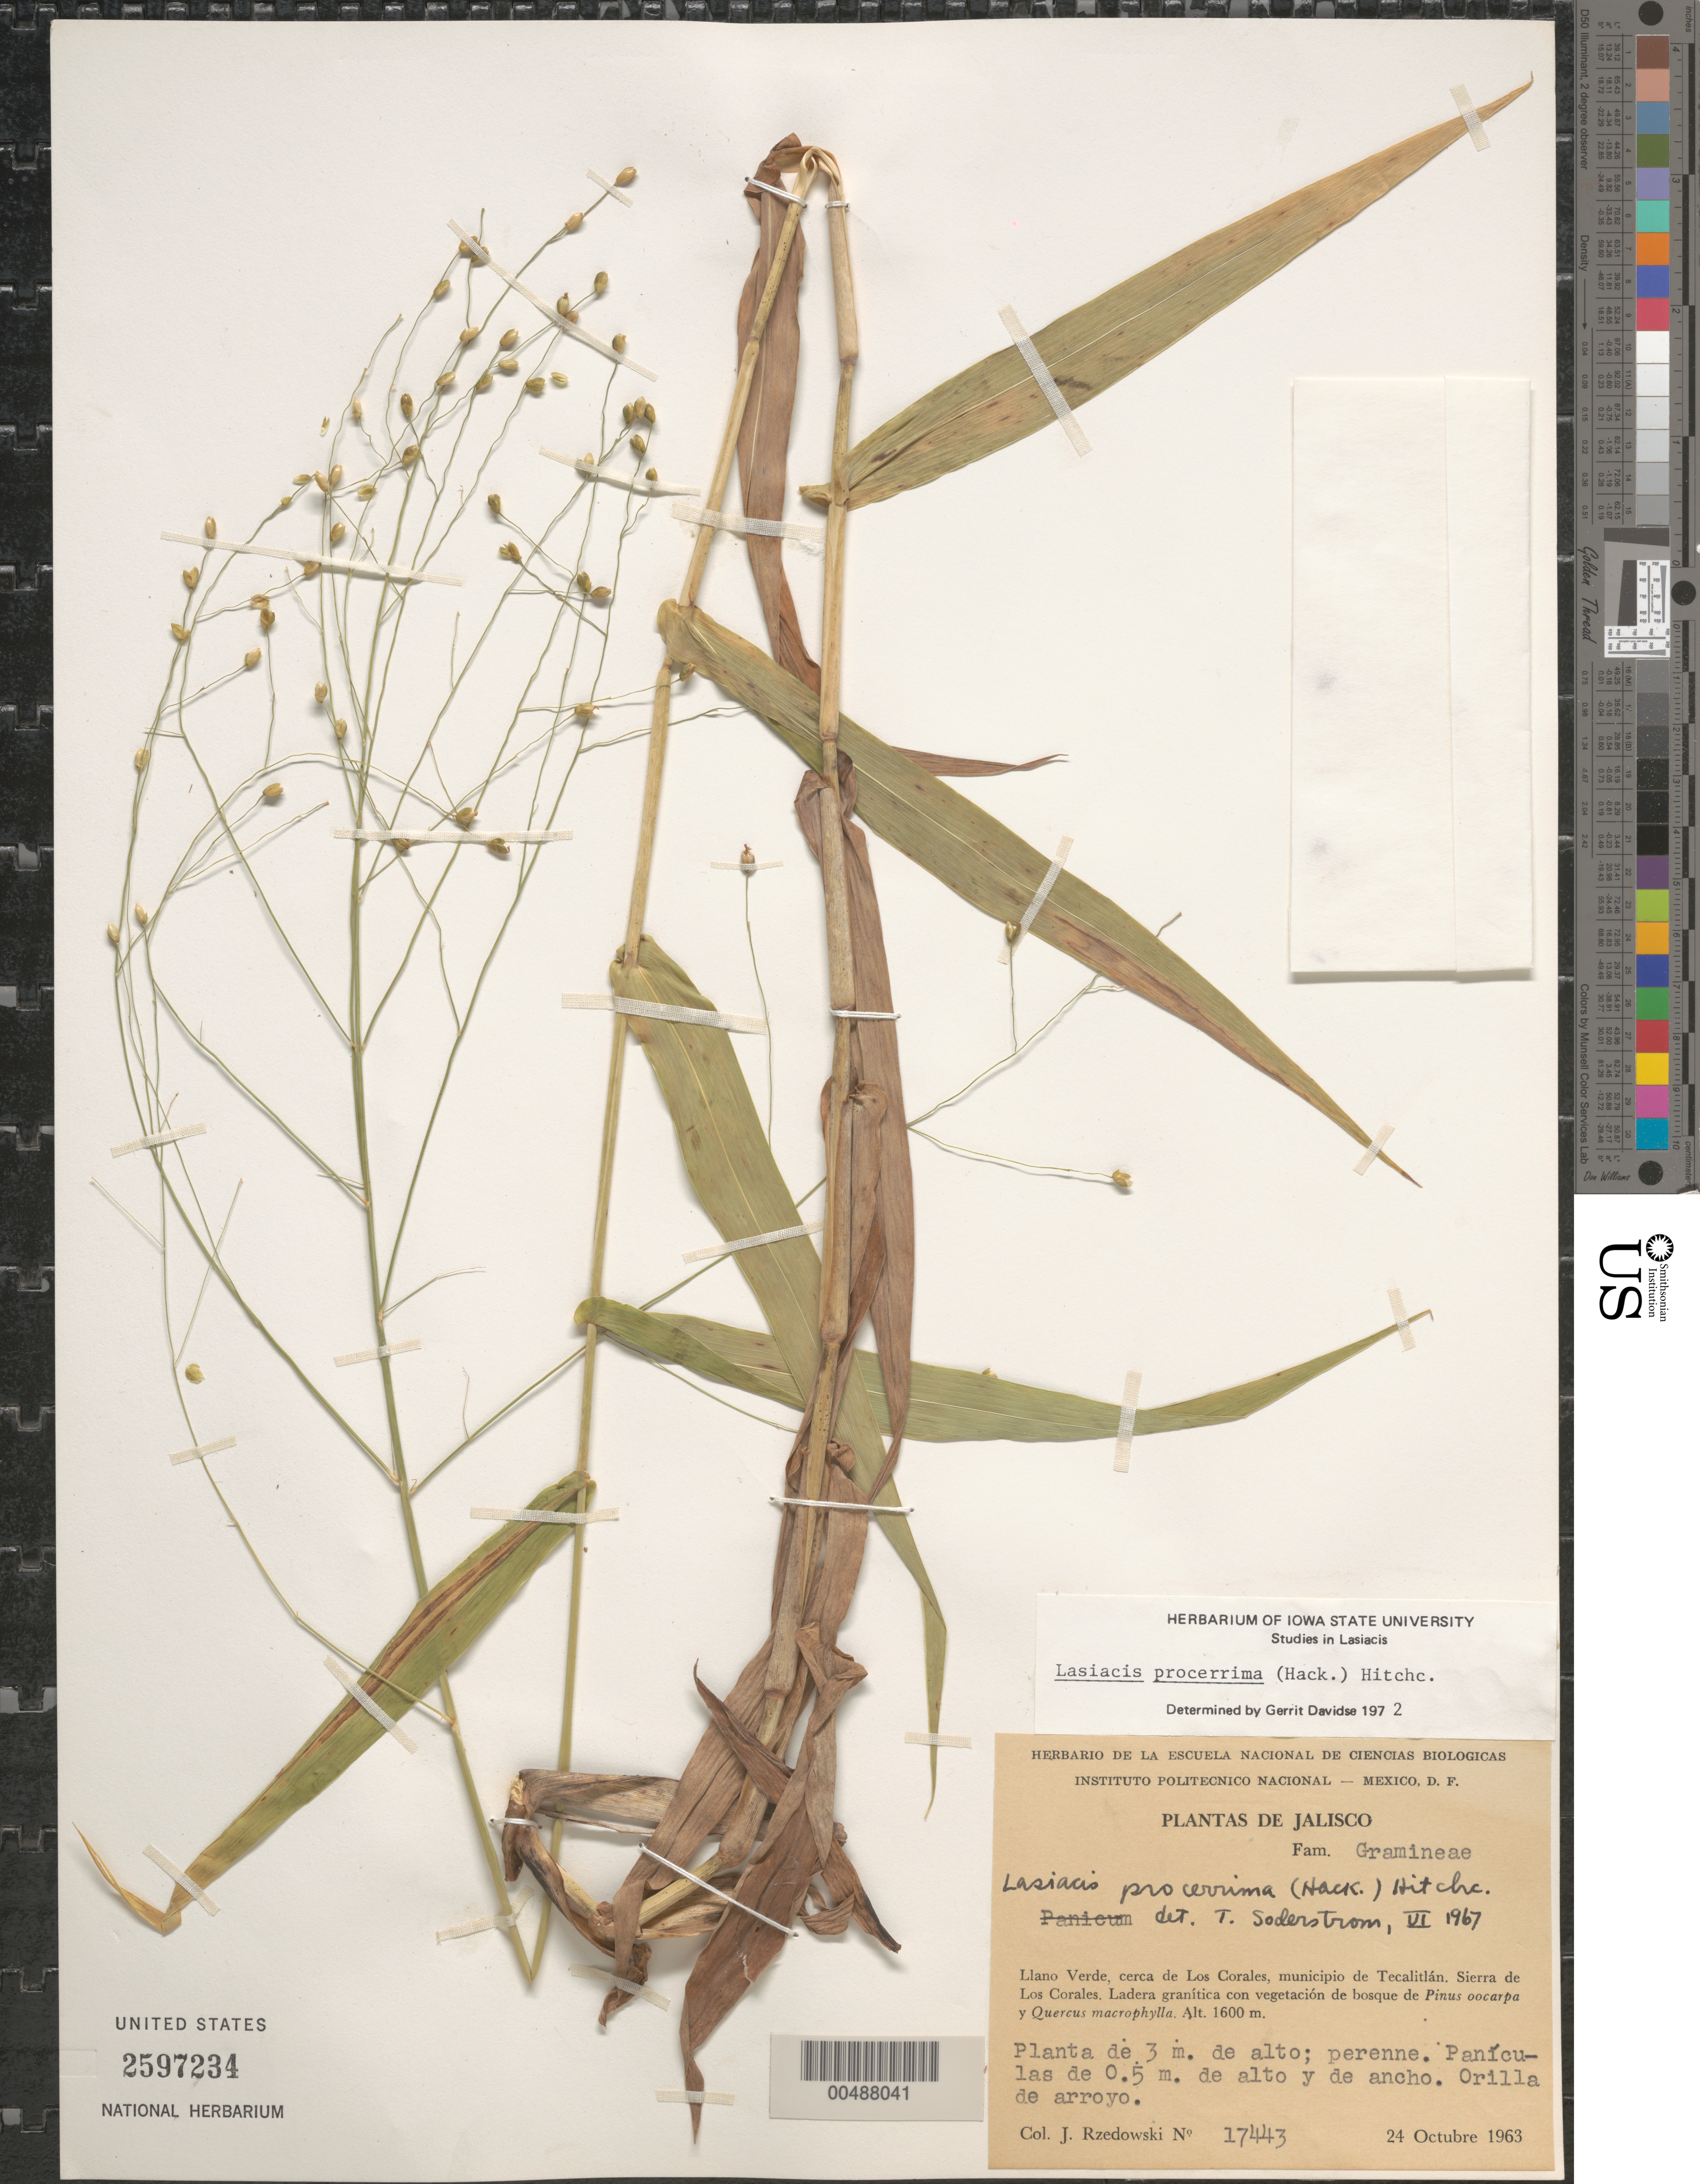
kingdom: Plantae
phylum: Tracheophyta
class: Liliopsida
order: Poales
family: Poaceae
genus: Lasiacis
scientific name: Lasiacis procerrima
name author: (Hack.) Hitchc.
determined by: Davidse, Gerrit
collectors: J. Rzedowski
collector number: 17443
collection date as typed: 24 Oct 1963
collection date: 1963-10-24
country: Mexico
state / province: Jalisco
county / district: Tecalitlán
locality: Llano Verde, cerca de Los Corales, Sierra de Los Corales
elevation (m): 1600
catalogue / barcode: US 2597234